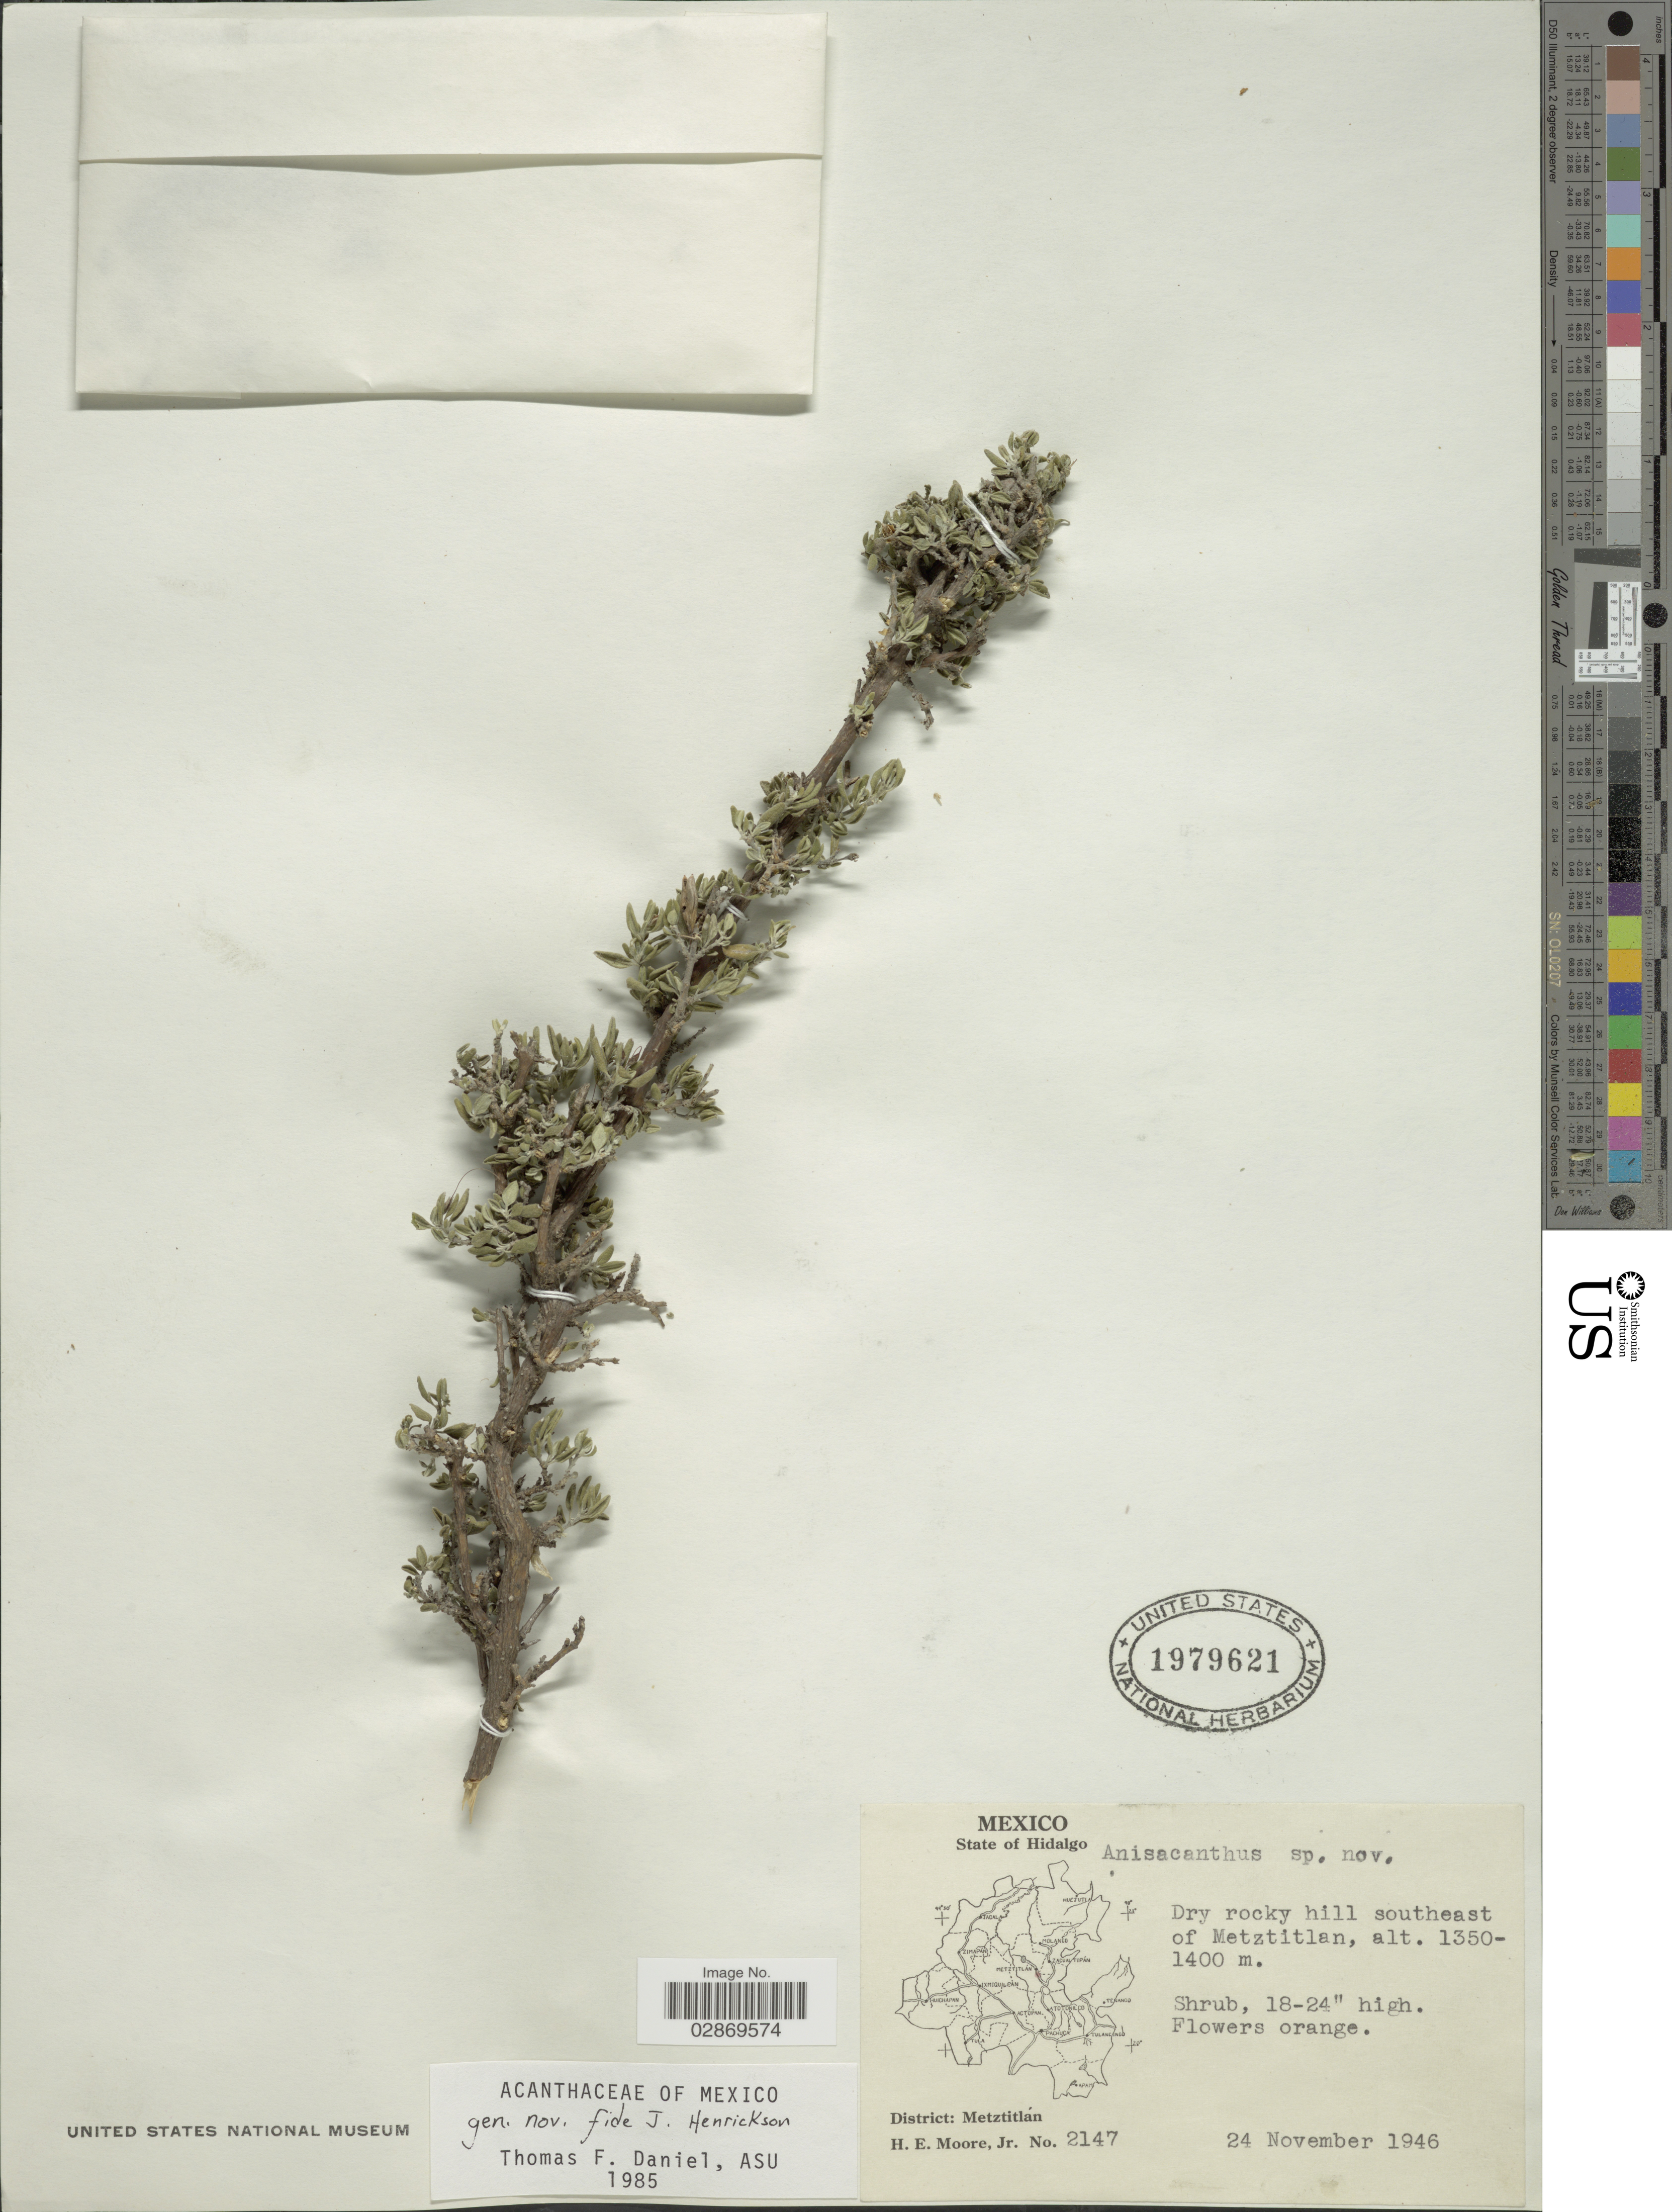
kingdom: Plantae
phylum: Tracheophyta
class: Magnoliopsida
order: Lamiales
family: Acanthaceae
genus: Justicia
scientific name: Justicia medranii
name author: Henrickson & Hiriart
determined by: Daniel, Thomas F.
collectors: H. Moore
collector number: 2147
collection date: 1946-11-24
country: Mexico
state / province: Hidalgo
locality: Dry rocky hill southeast of Metztitlan, District Metztitlan.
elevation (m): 1350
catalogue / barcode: US 1979621